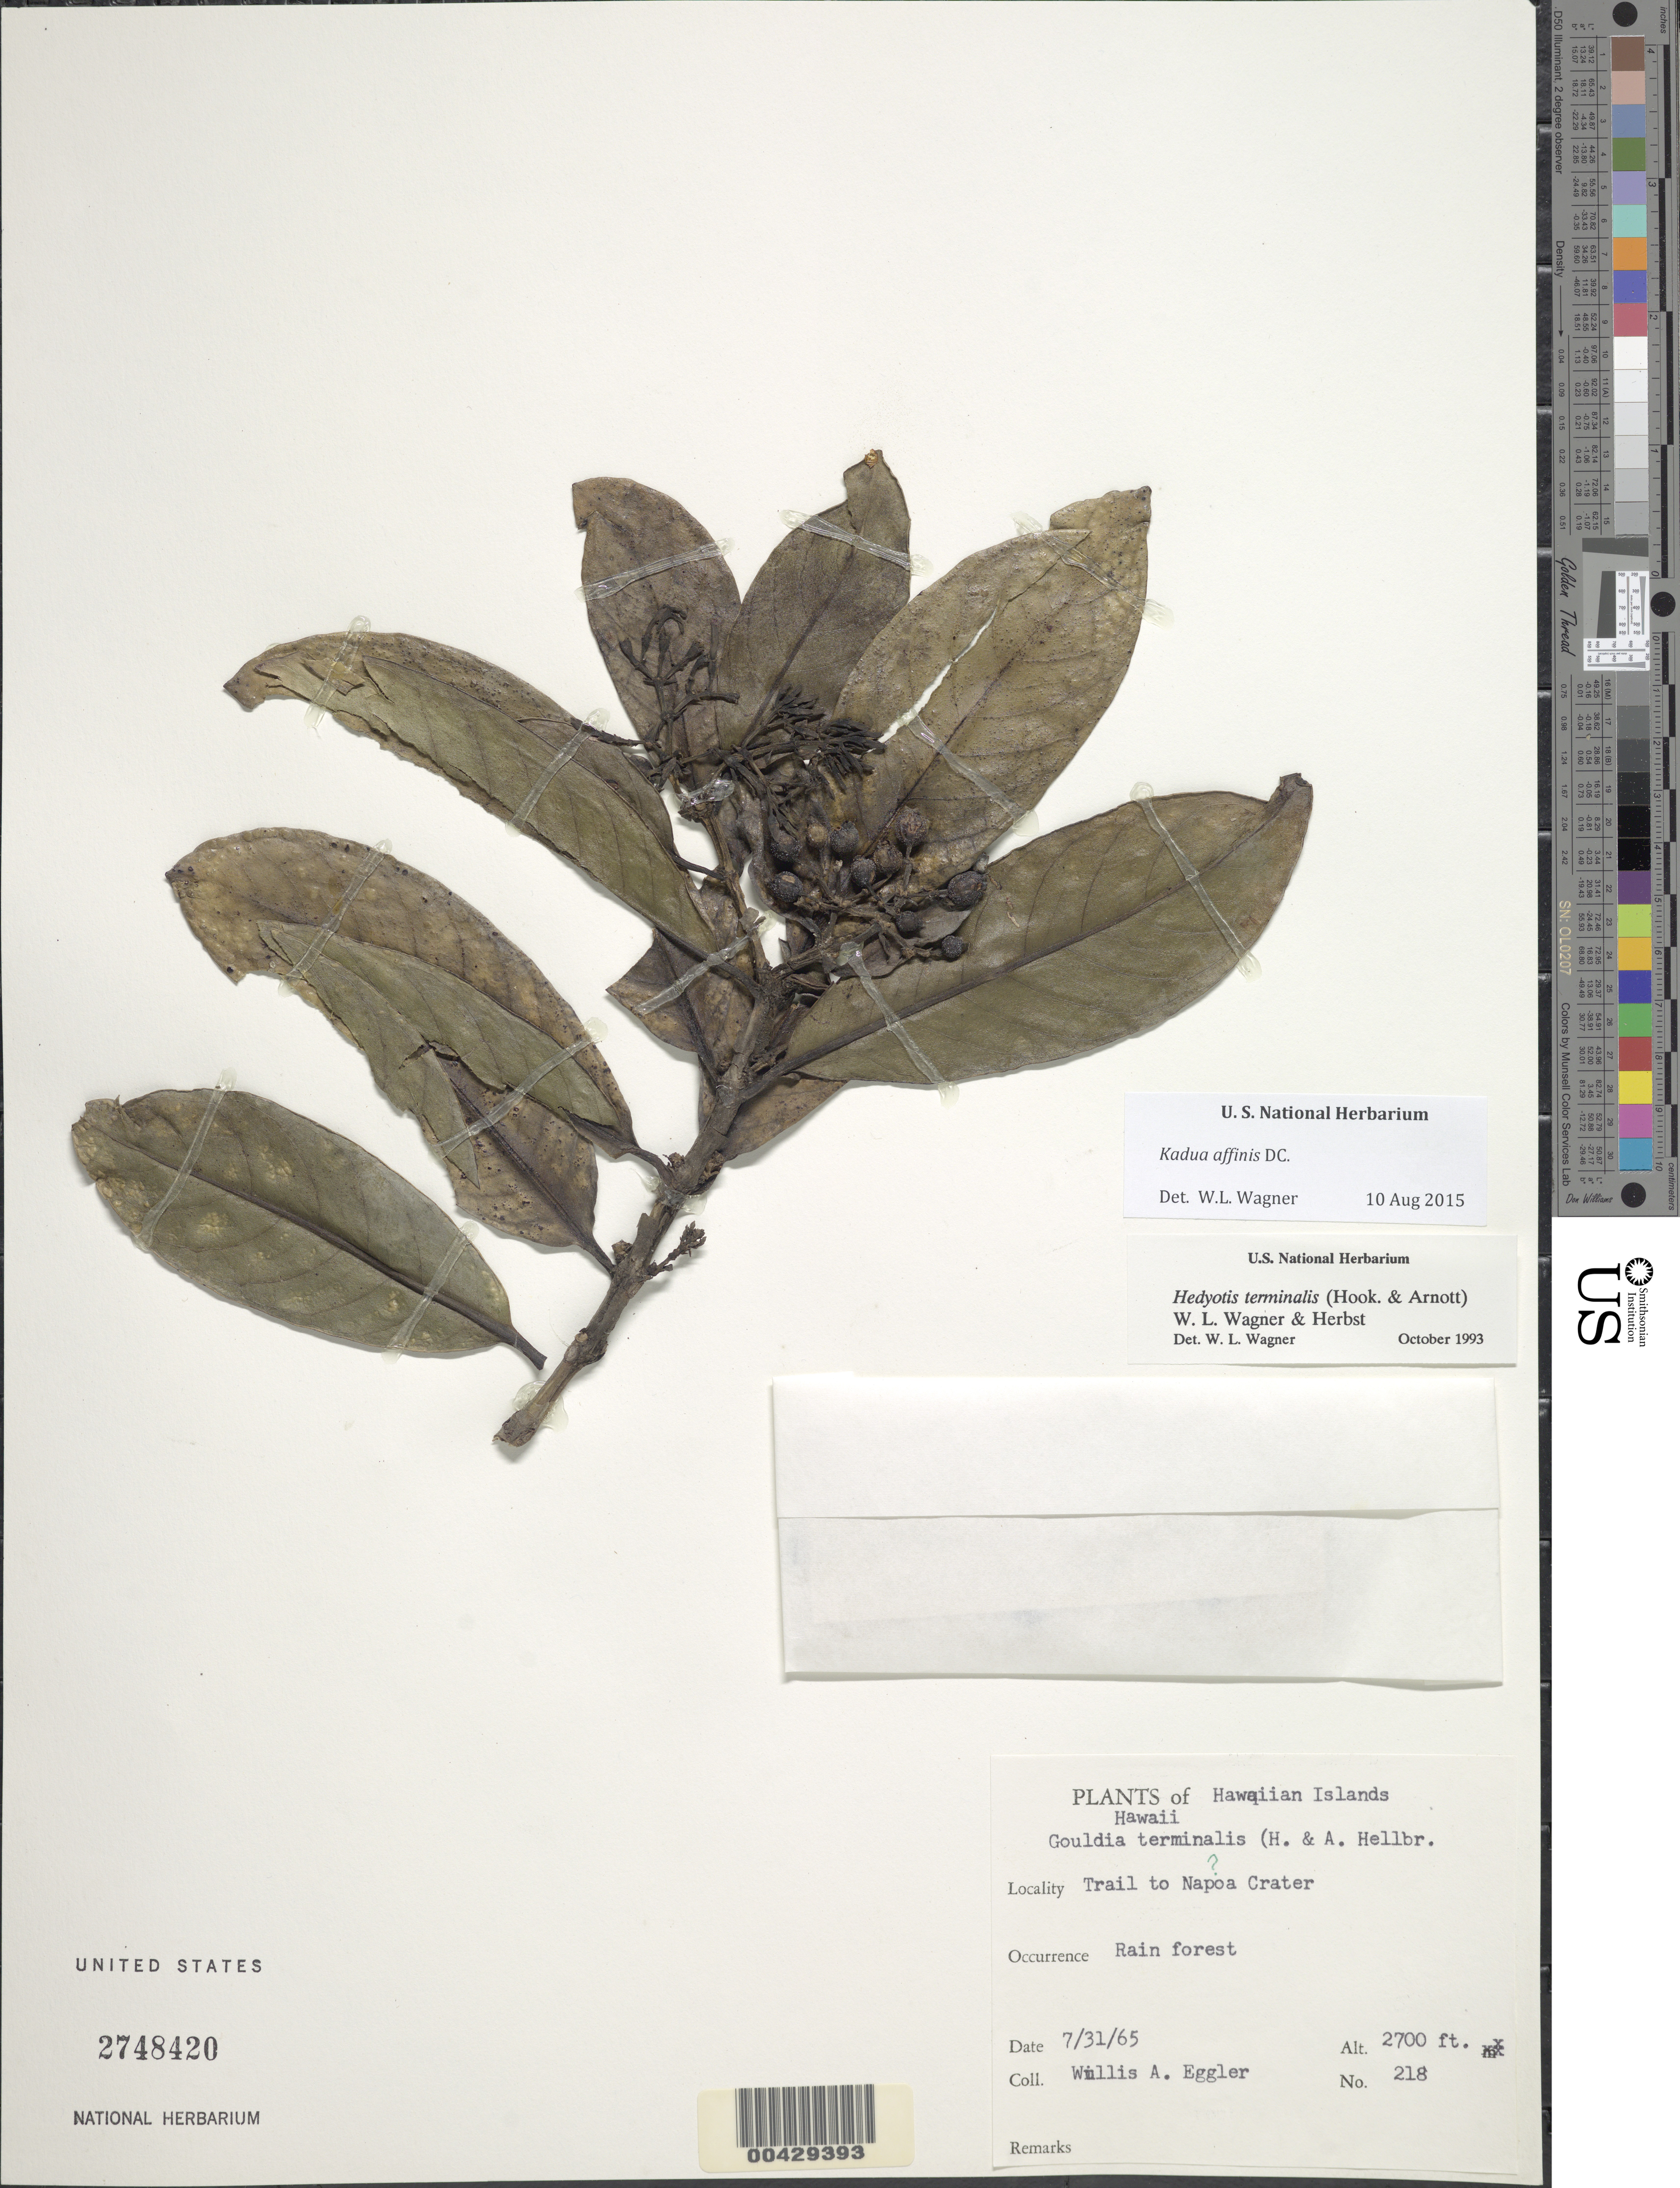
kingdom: Plantae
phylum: Tracheophyta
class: Magnoliopsida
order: Gentianales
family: Rubiaceae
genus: Kadua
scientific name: Kadua affinis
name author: DC.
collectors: W. A. Eggler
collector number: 218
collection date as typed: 31 Jul 1965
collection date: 1965-07-31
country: United States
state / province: Hawaii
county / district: Hawaii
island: Hawaii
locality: Trail to Napoa? Crater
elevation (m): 823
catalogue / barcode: US 2748420